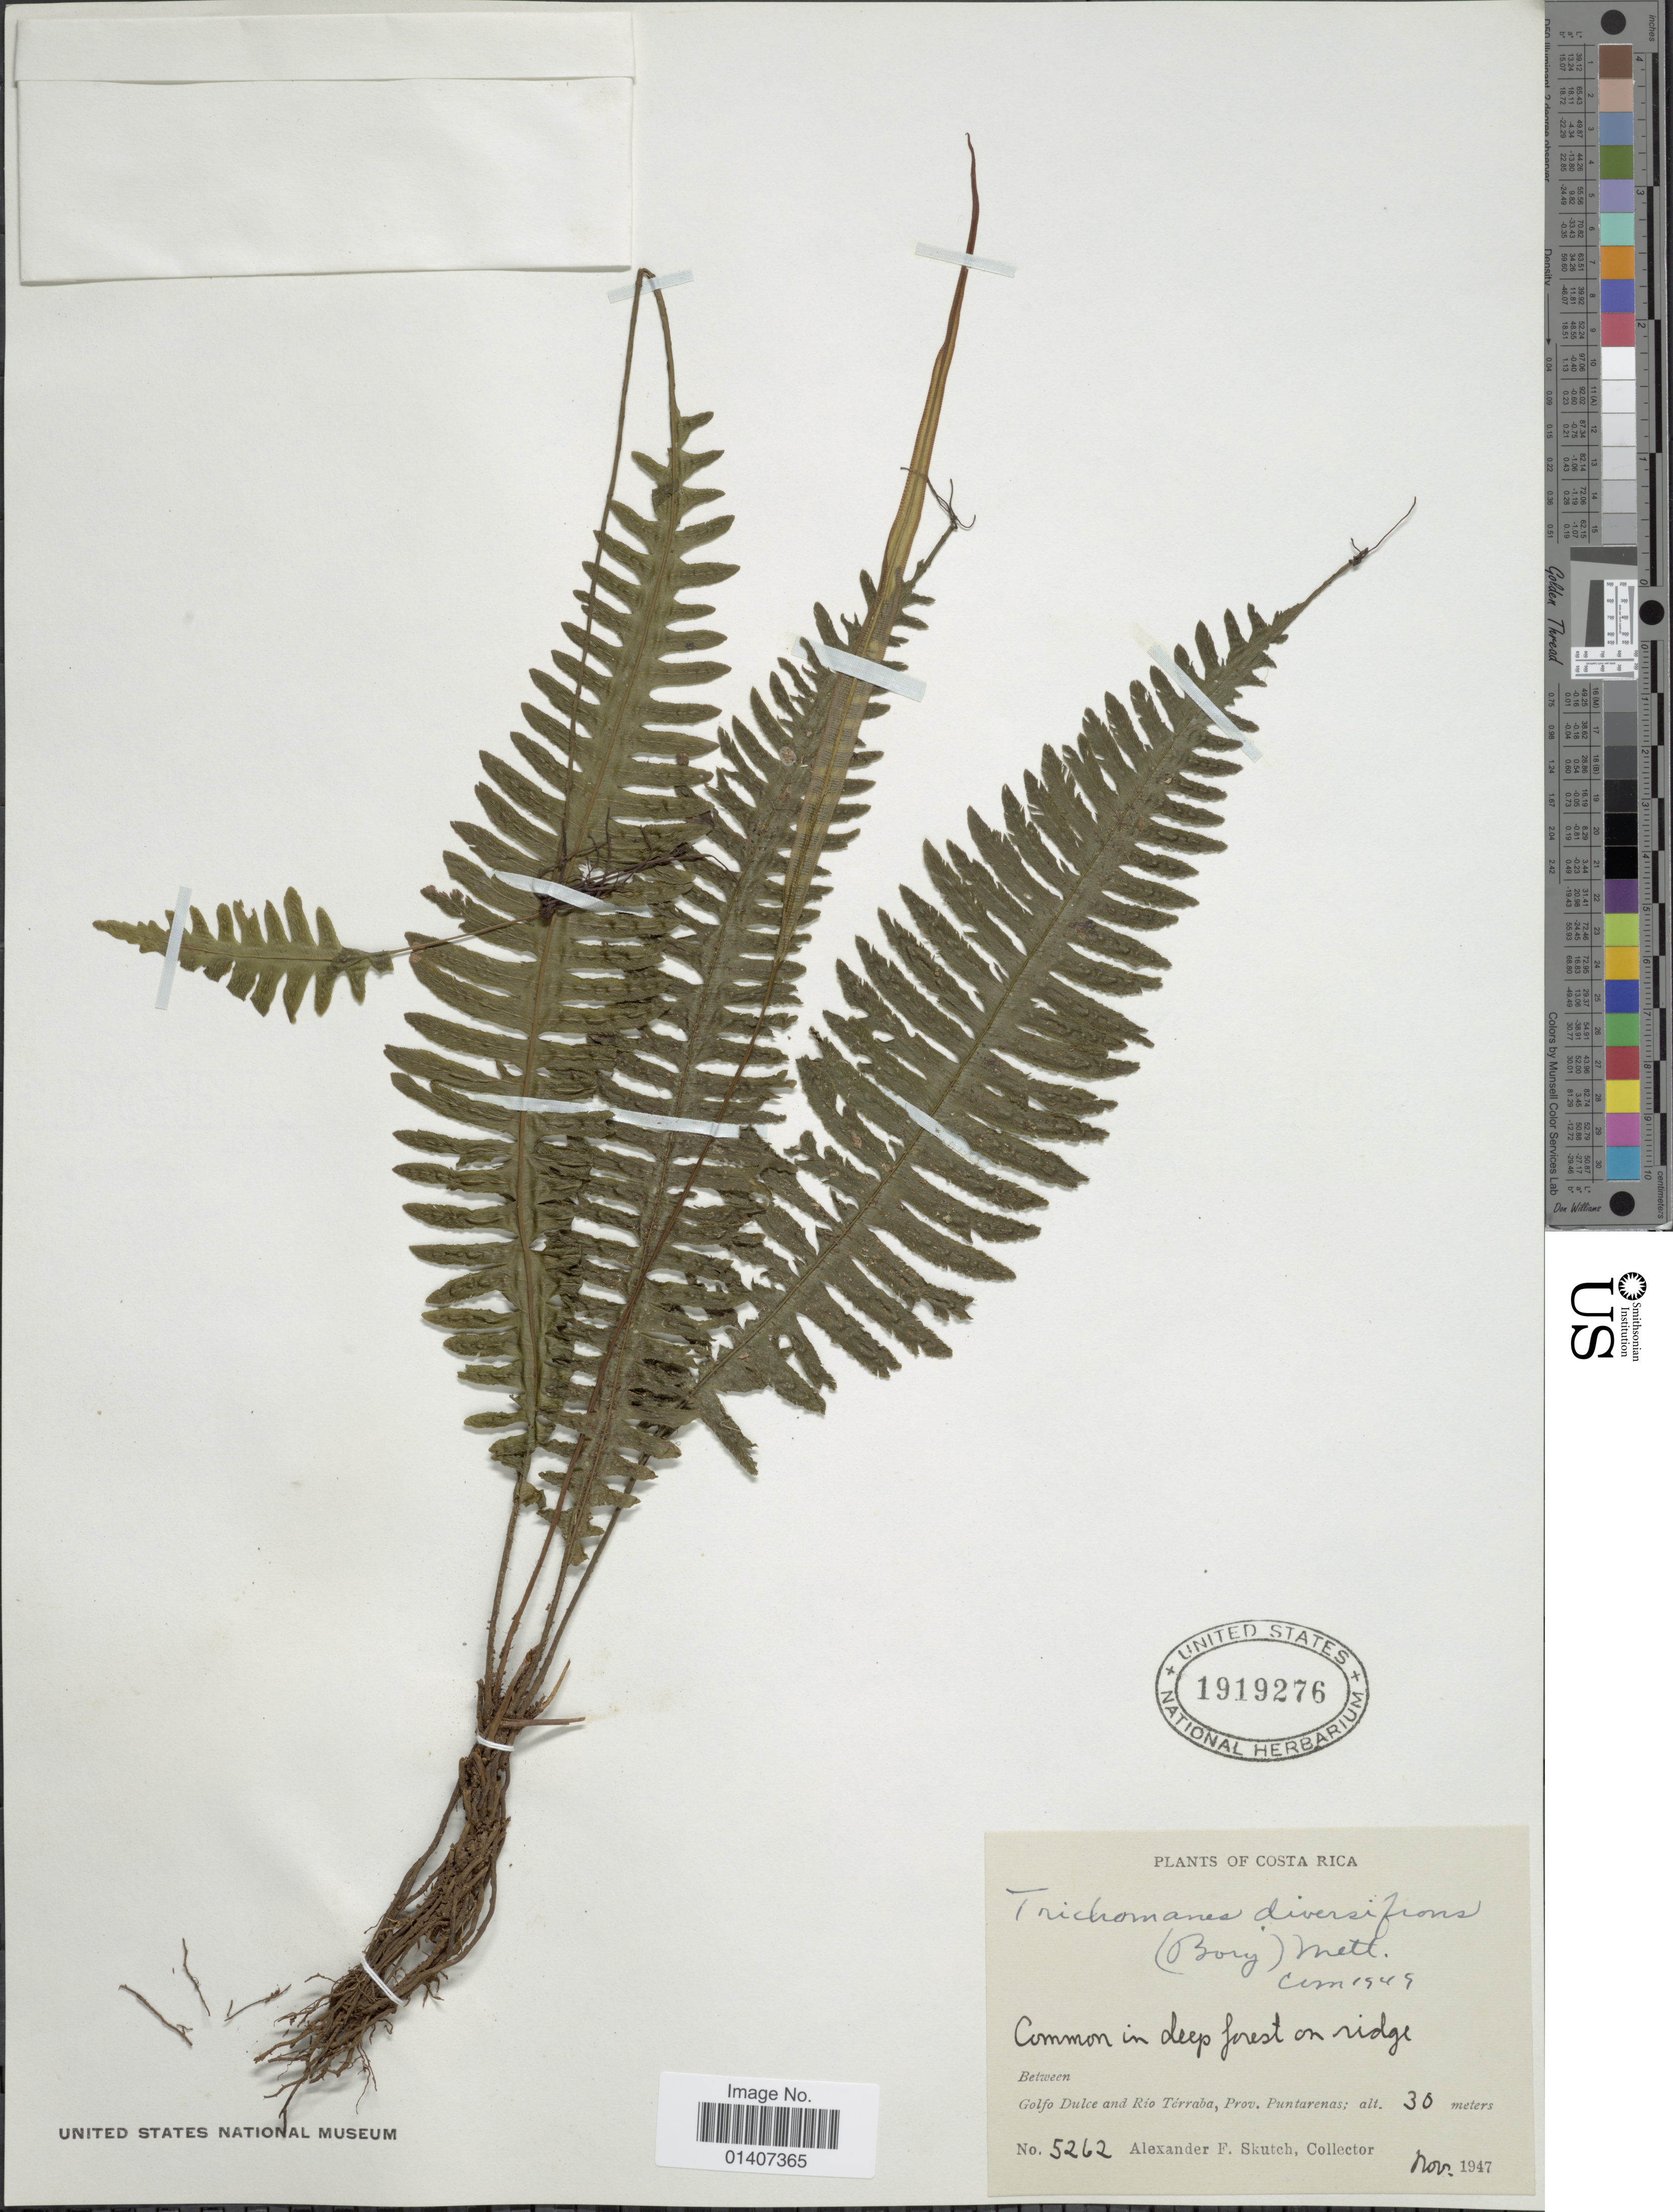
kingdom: Plantae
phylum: Tracheophyta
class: Polypodiopsida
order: Hymenophyllales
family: Hymenophyllaceae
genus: Trichomanes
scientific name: Trichomanes diversifrons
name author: (Bory) Mett. ex Sadeb.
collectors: A. F. Skutch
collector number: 5262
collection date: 1947-11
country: Costa Rica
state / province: Puntarenas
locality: Common in deep foerst on ridge, between Golfo Dulce and Rio Térraba, prrov. Puntarenas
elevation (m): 30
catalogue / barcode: US 1919276